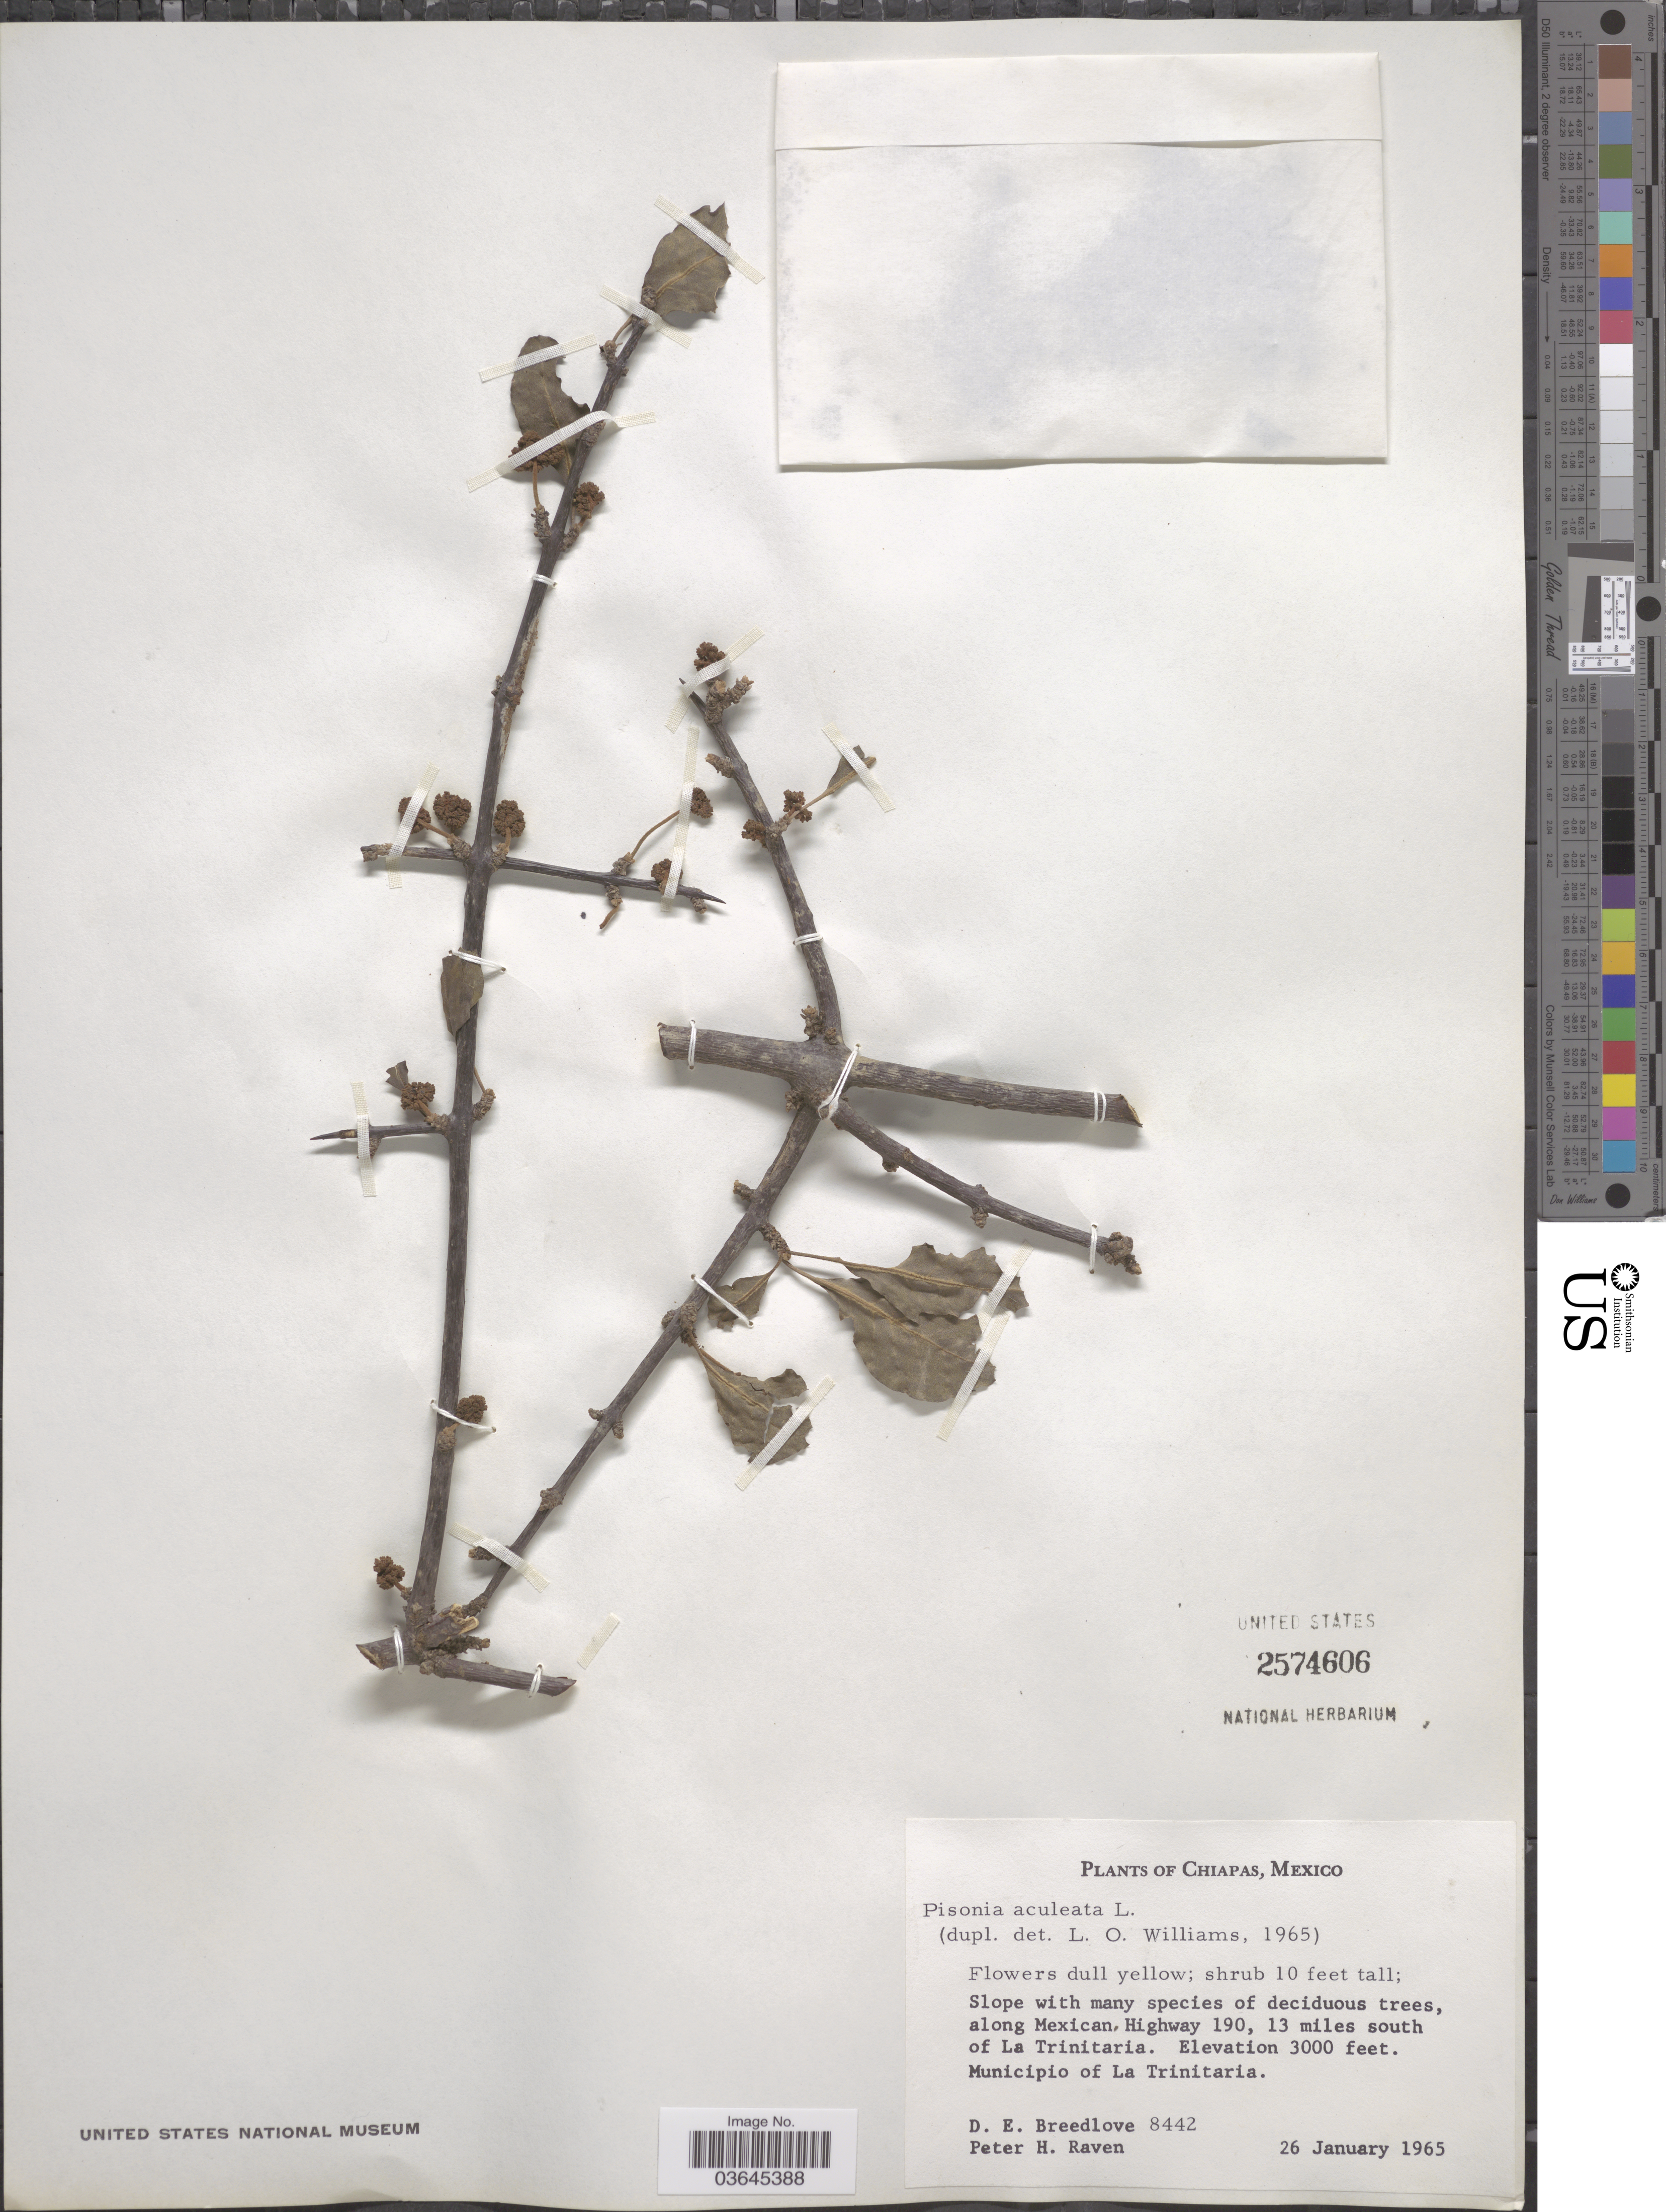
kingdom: Plantae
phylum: Tracheophyta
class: Magnoliopsida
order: Caryophyllales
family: Nyctaginaceae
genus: Pisonia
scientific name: Pisonia aculeata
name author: L.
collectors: D. E. Breedlove & P. Raven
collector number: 8442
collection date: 1965-01-26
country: Mexico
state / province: Chiapas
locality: Along Mexican Highway 190, 13 miles south of La Trinitaria. Municipio of La Trinitaria.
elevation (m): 914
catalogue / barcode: US 2574606